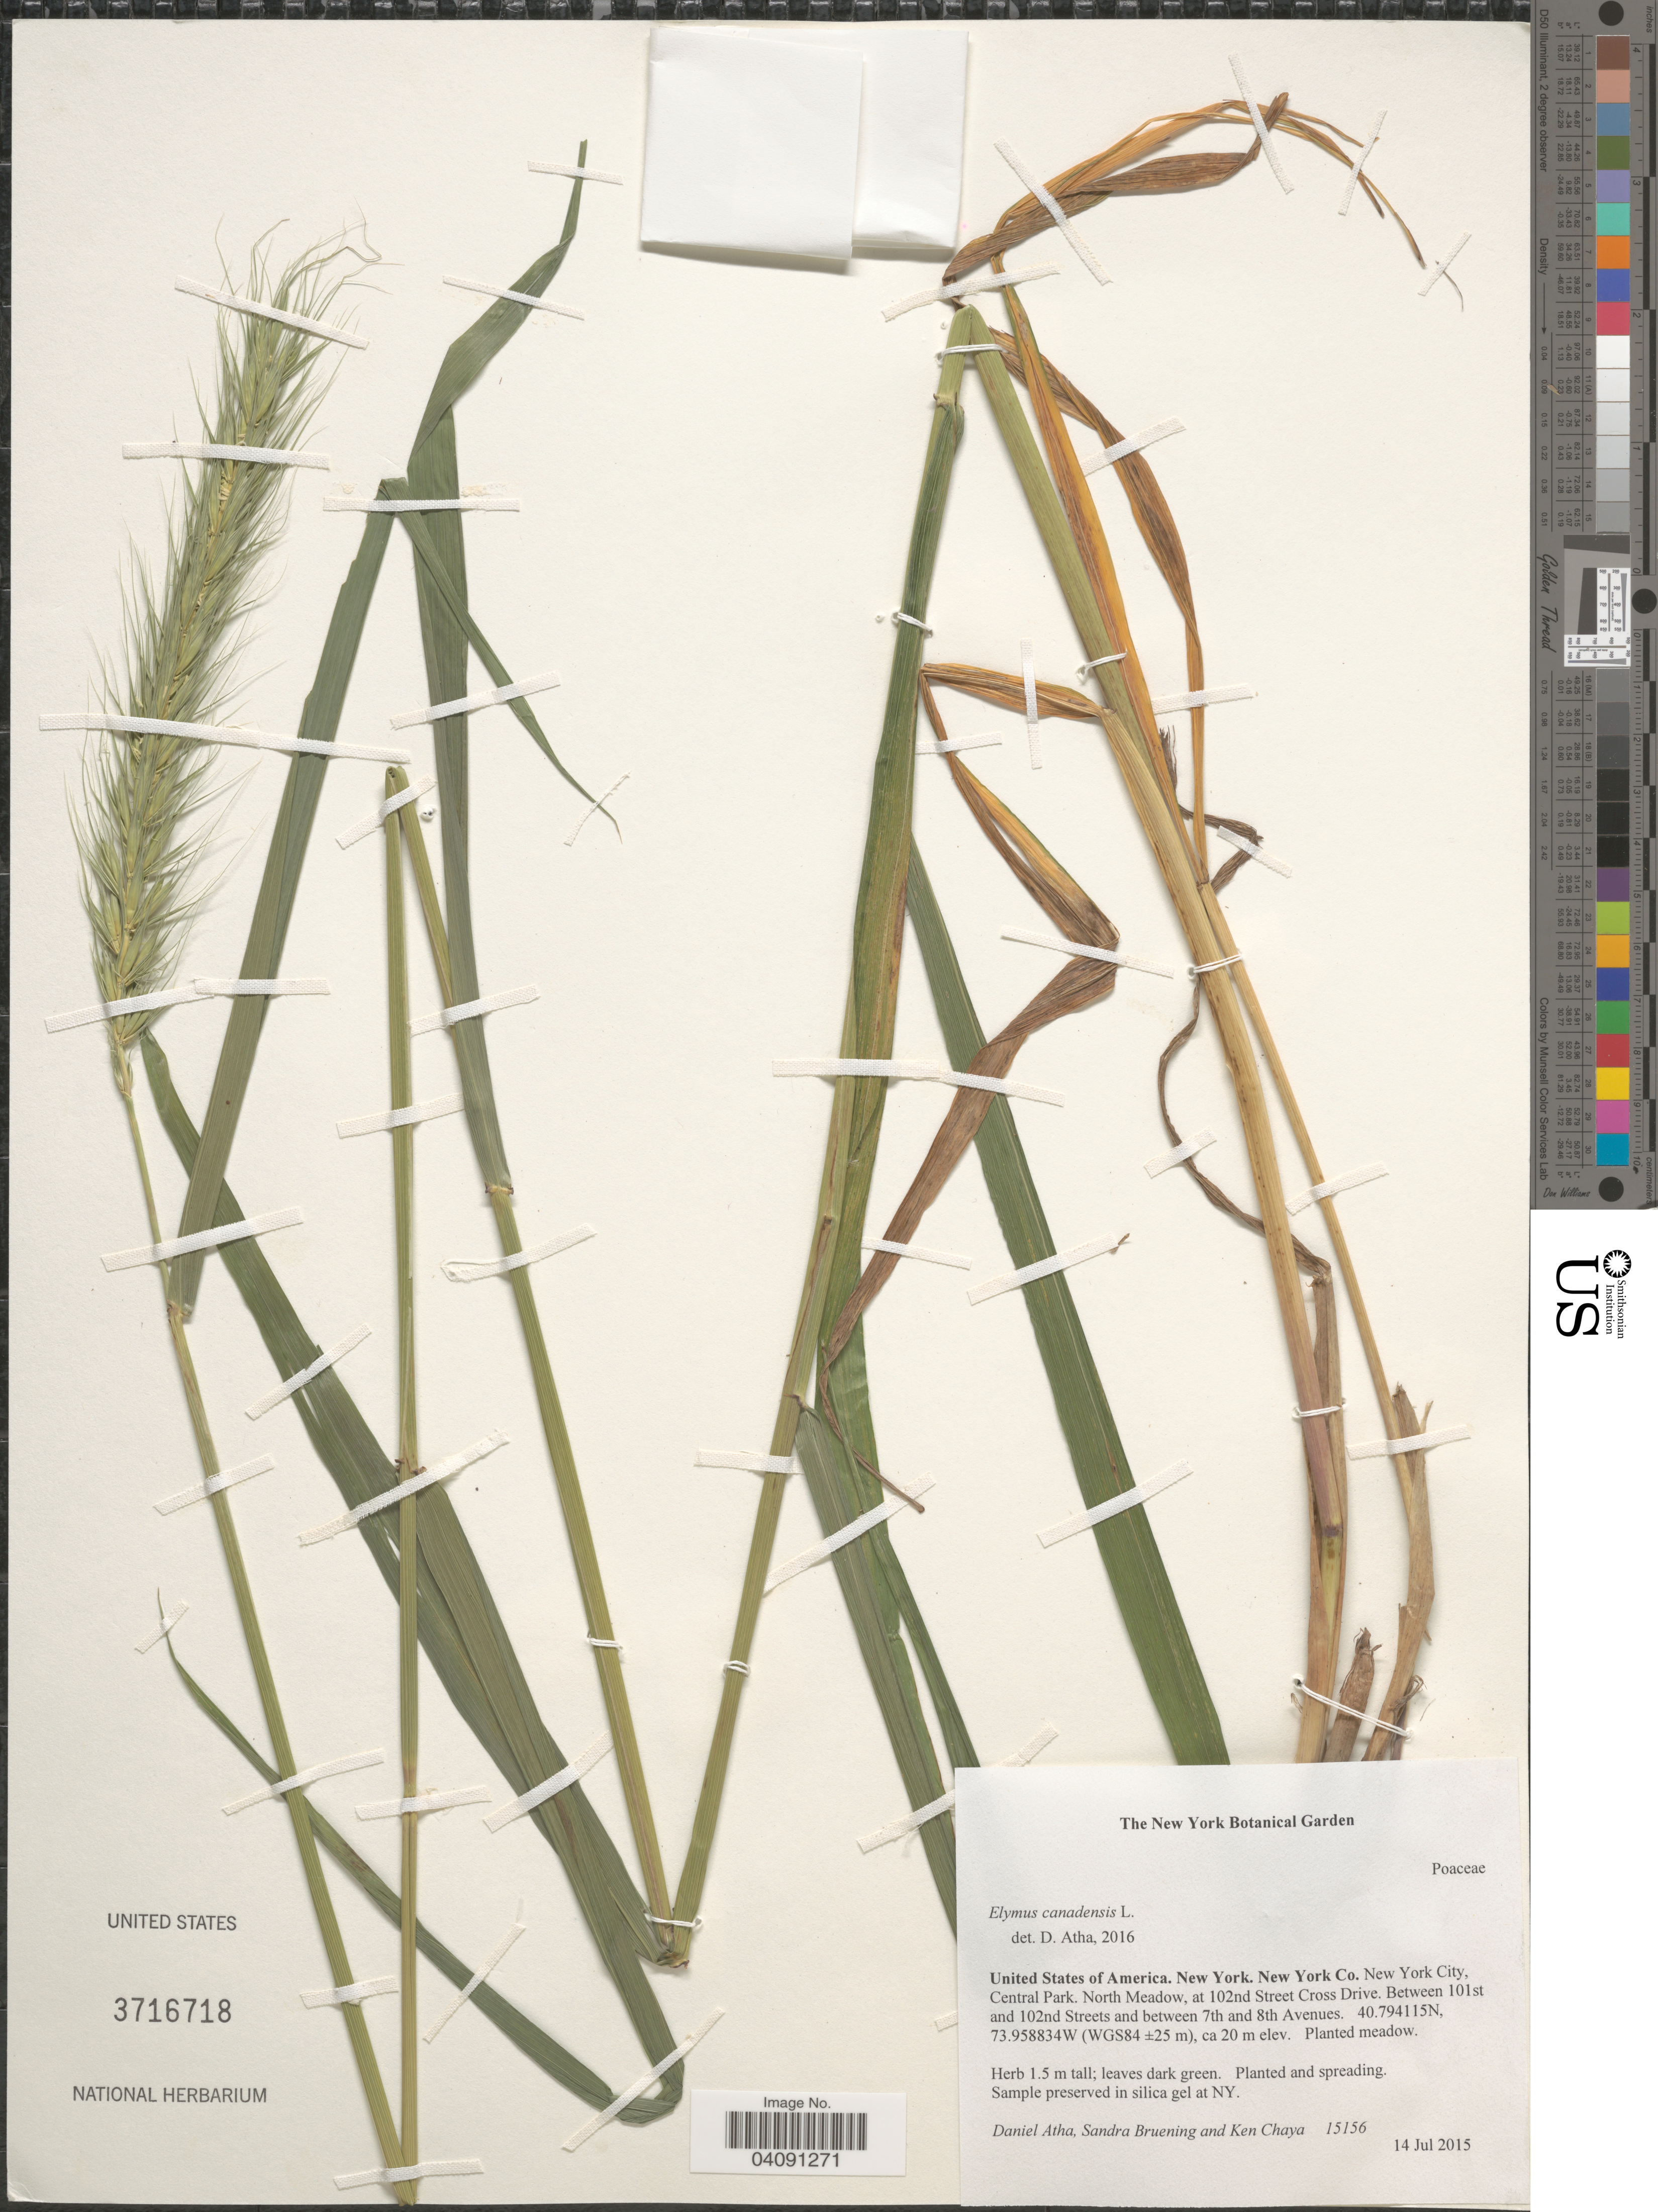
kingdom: Plantae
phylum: Tracheophyta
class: Liliopsida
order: Poales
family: Poaceae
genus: Elymus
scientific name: Elymus canadensis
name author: L.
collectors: D. Atha, S. Bruening & K. Chaya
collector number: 15156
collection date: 2015-07-14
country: United States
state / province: New York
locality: New York Co. New York City, Central Park. North Meadow, at 102nd Street Cross Drive. Between 101st and 102nd Streets and between 7th and 8th Avenues. (WGS84 ±25m).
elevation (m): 20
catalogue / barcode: US 3716718